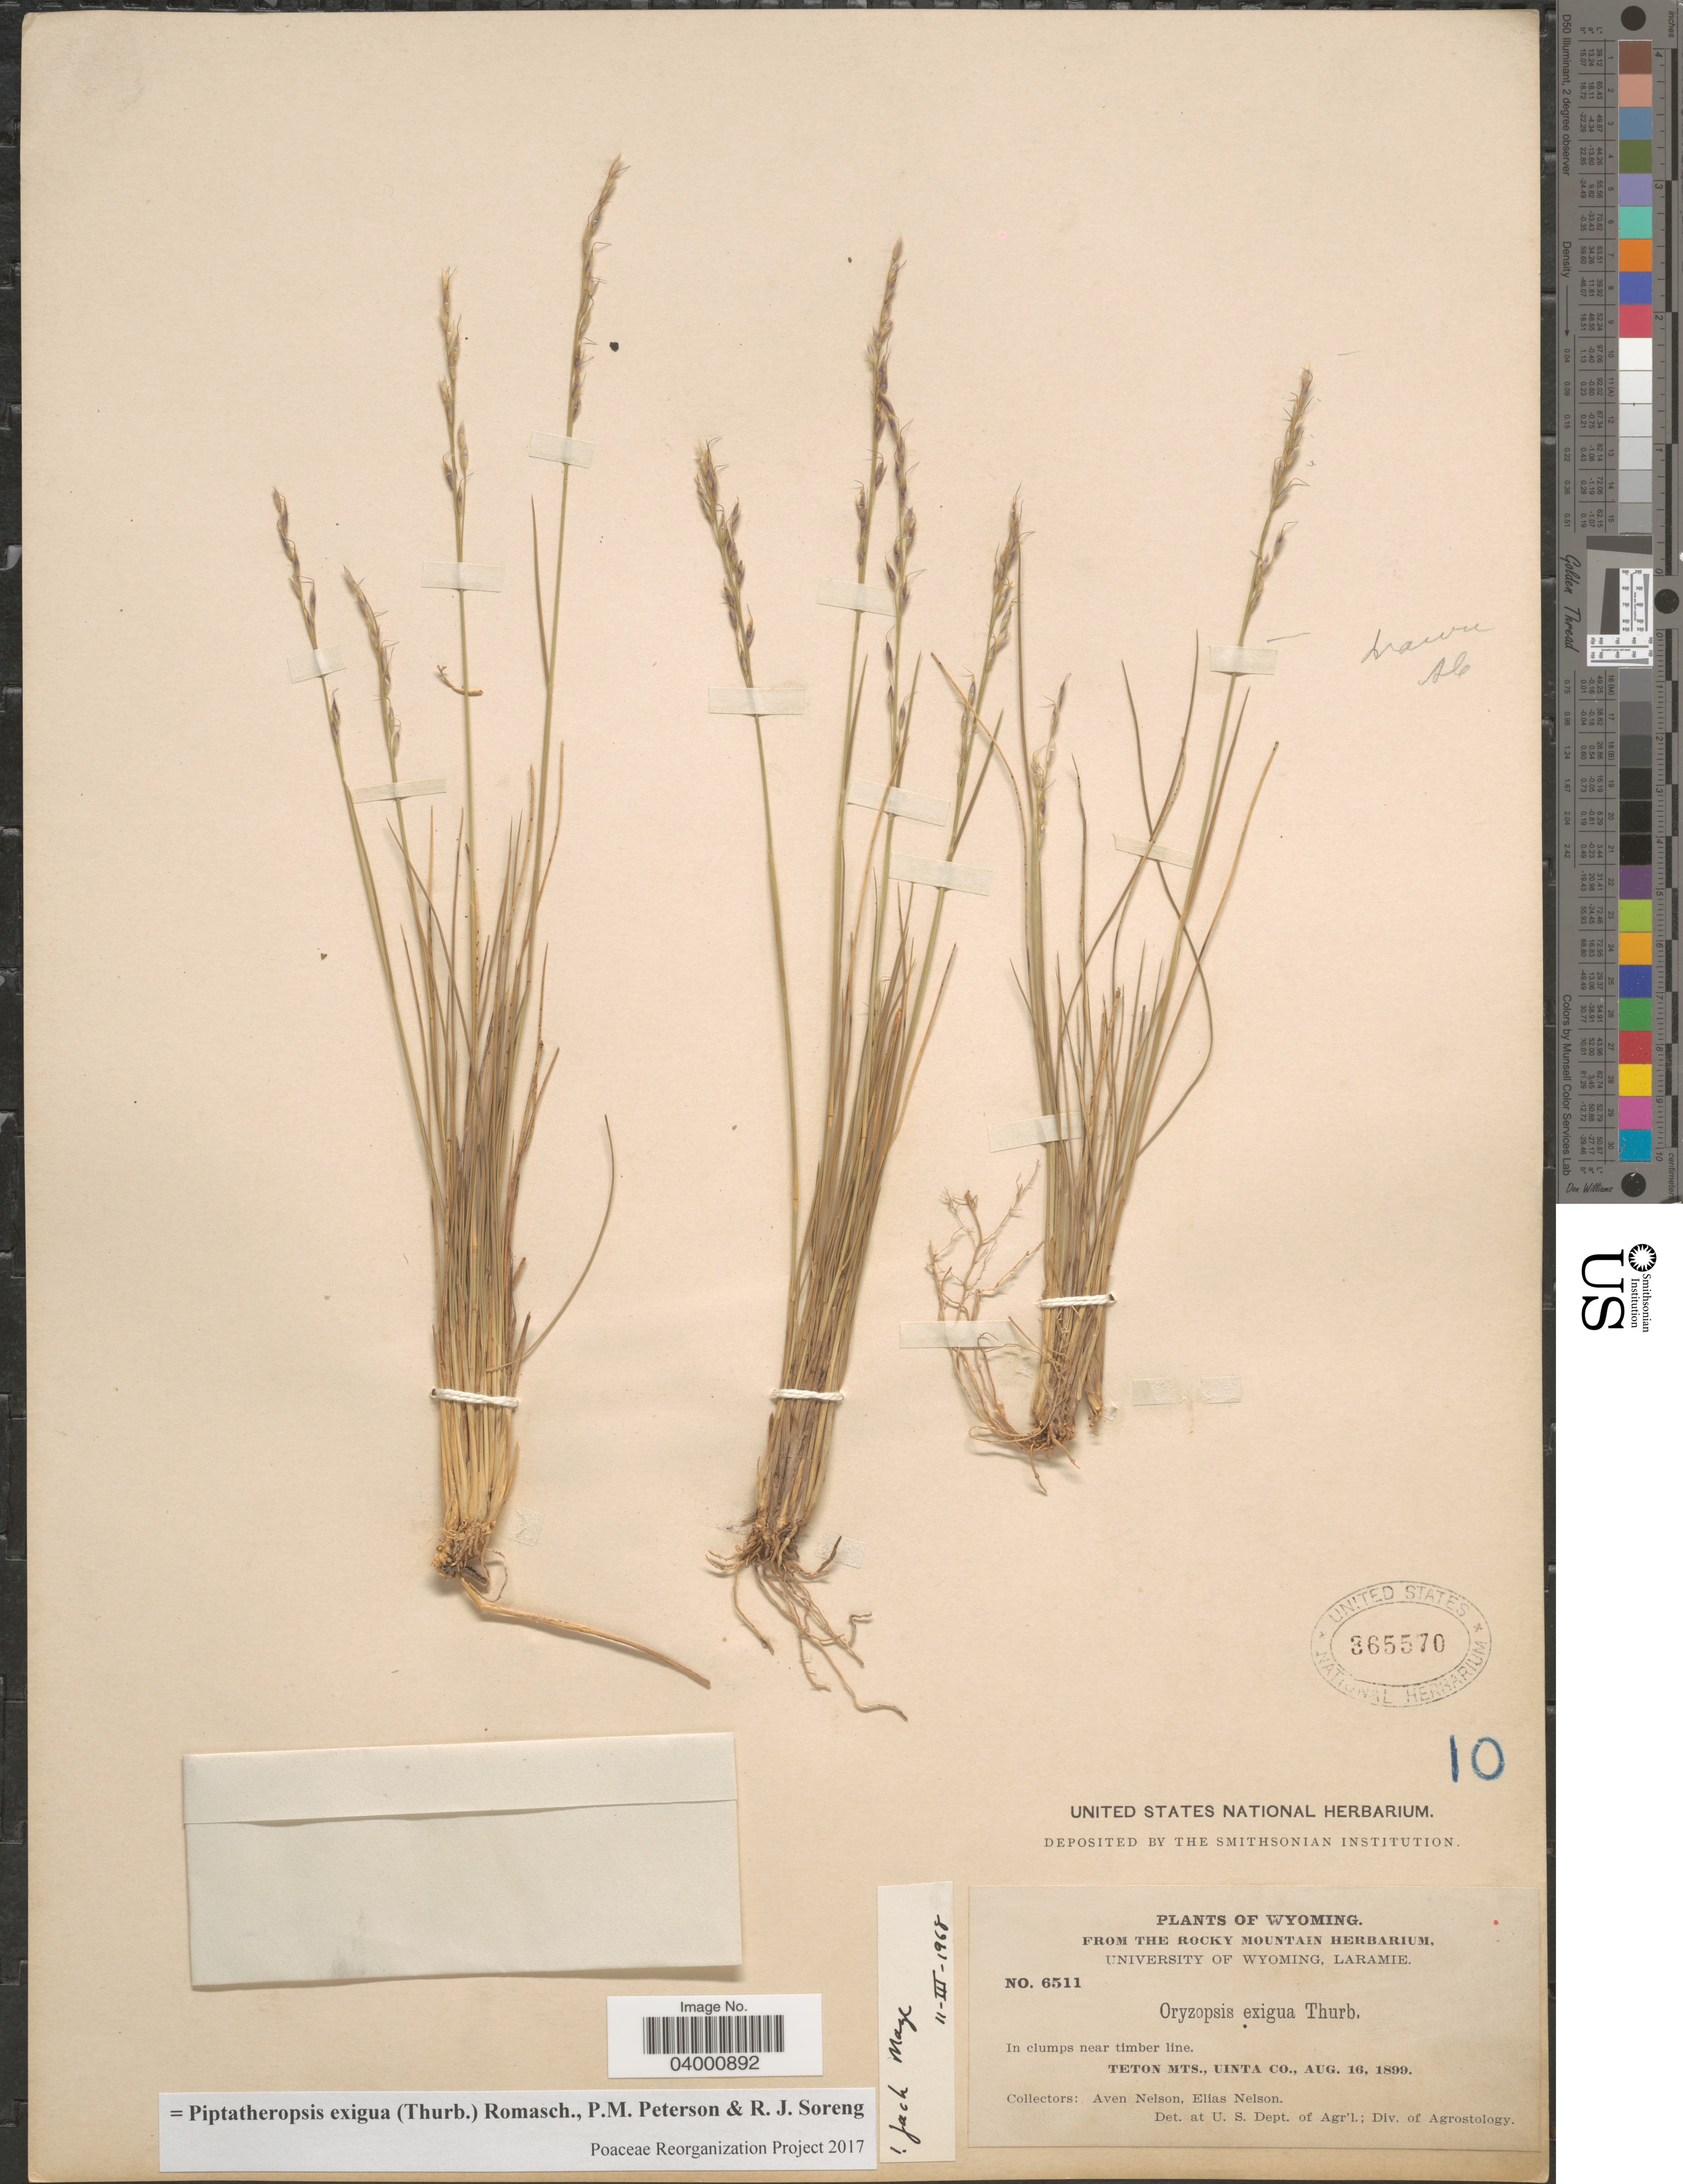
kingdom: Plantae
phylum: Tracheophyta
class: Liliopsida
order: Poales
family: Poaceae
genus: Piptatheropsis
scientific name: Piptatheropsis exigua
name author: (Thurb.) Romasch. et al.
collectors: A. Nelson & E. Nelson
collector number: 6511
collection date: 1899-08-16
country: United States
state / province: Wyoming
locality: Teton Mts., Uinta Co.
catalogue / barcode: US 365570